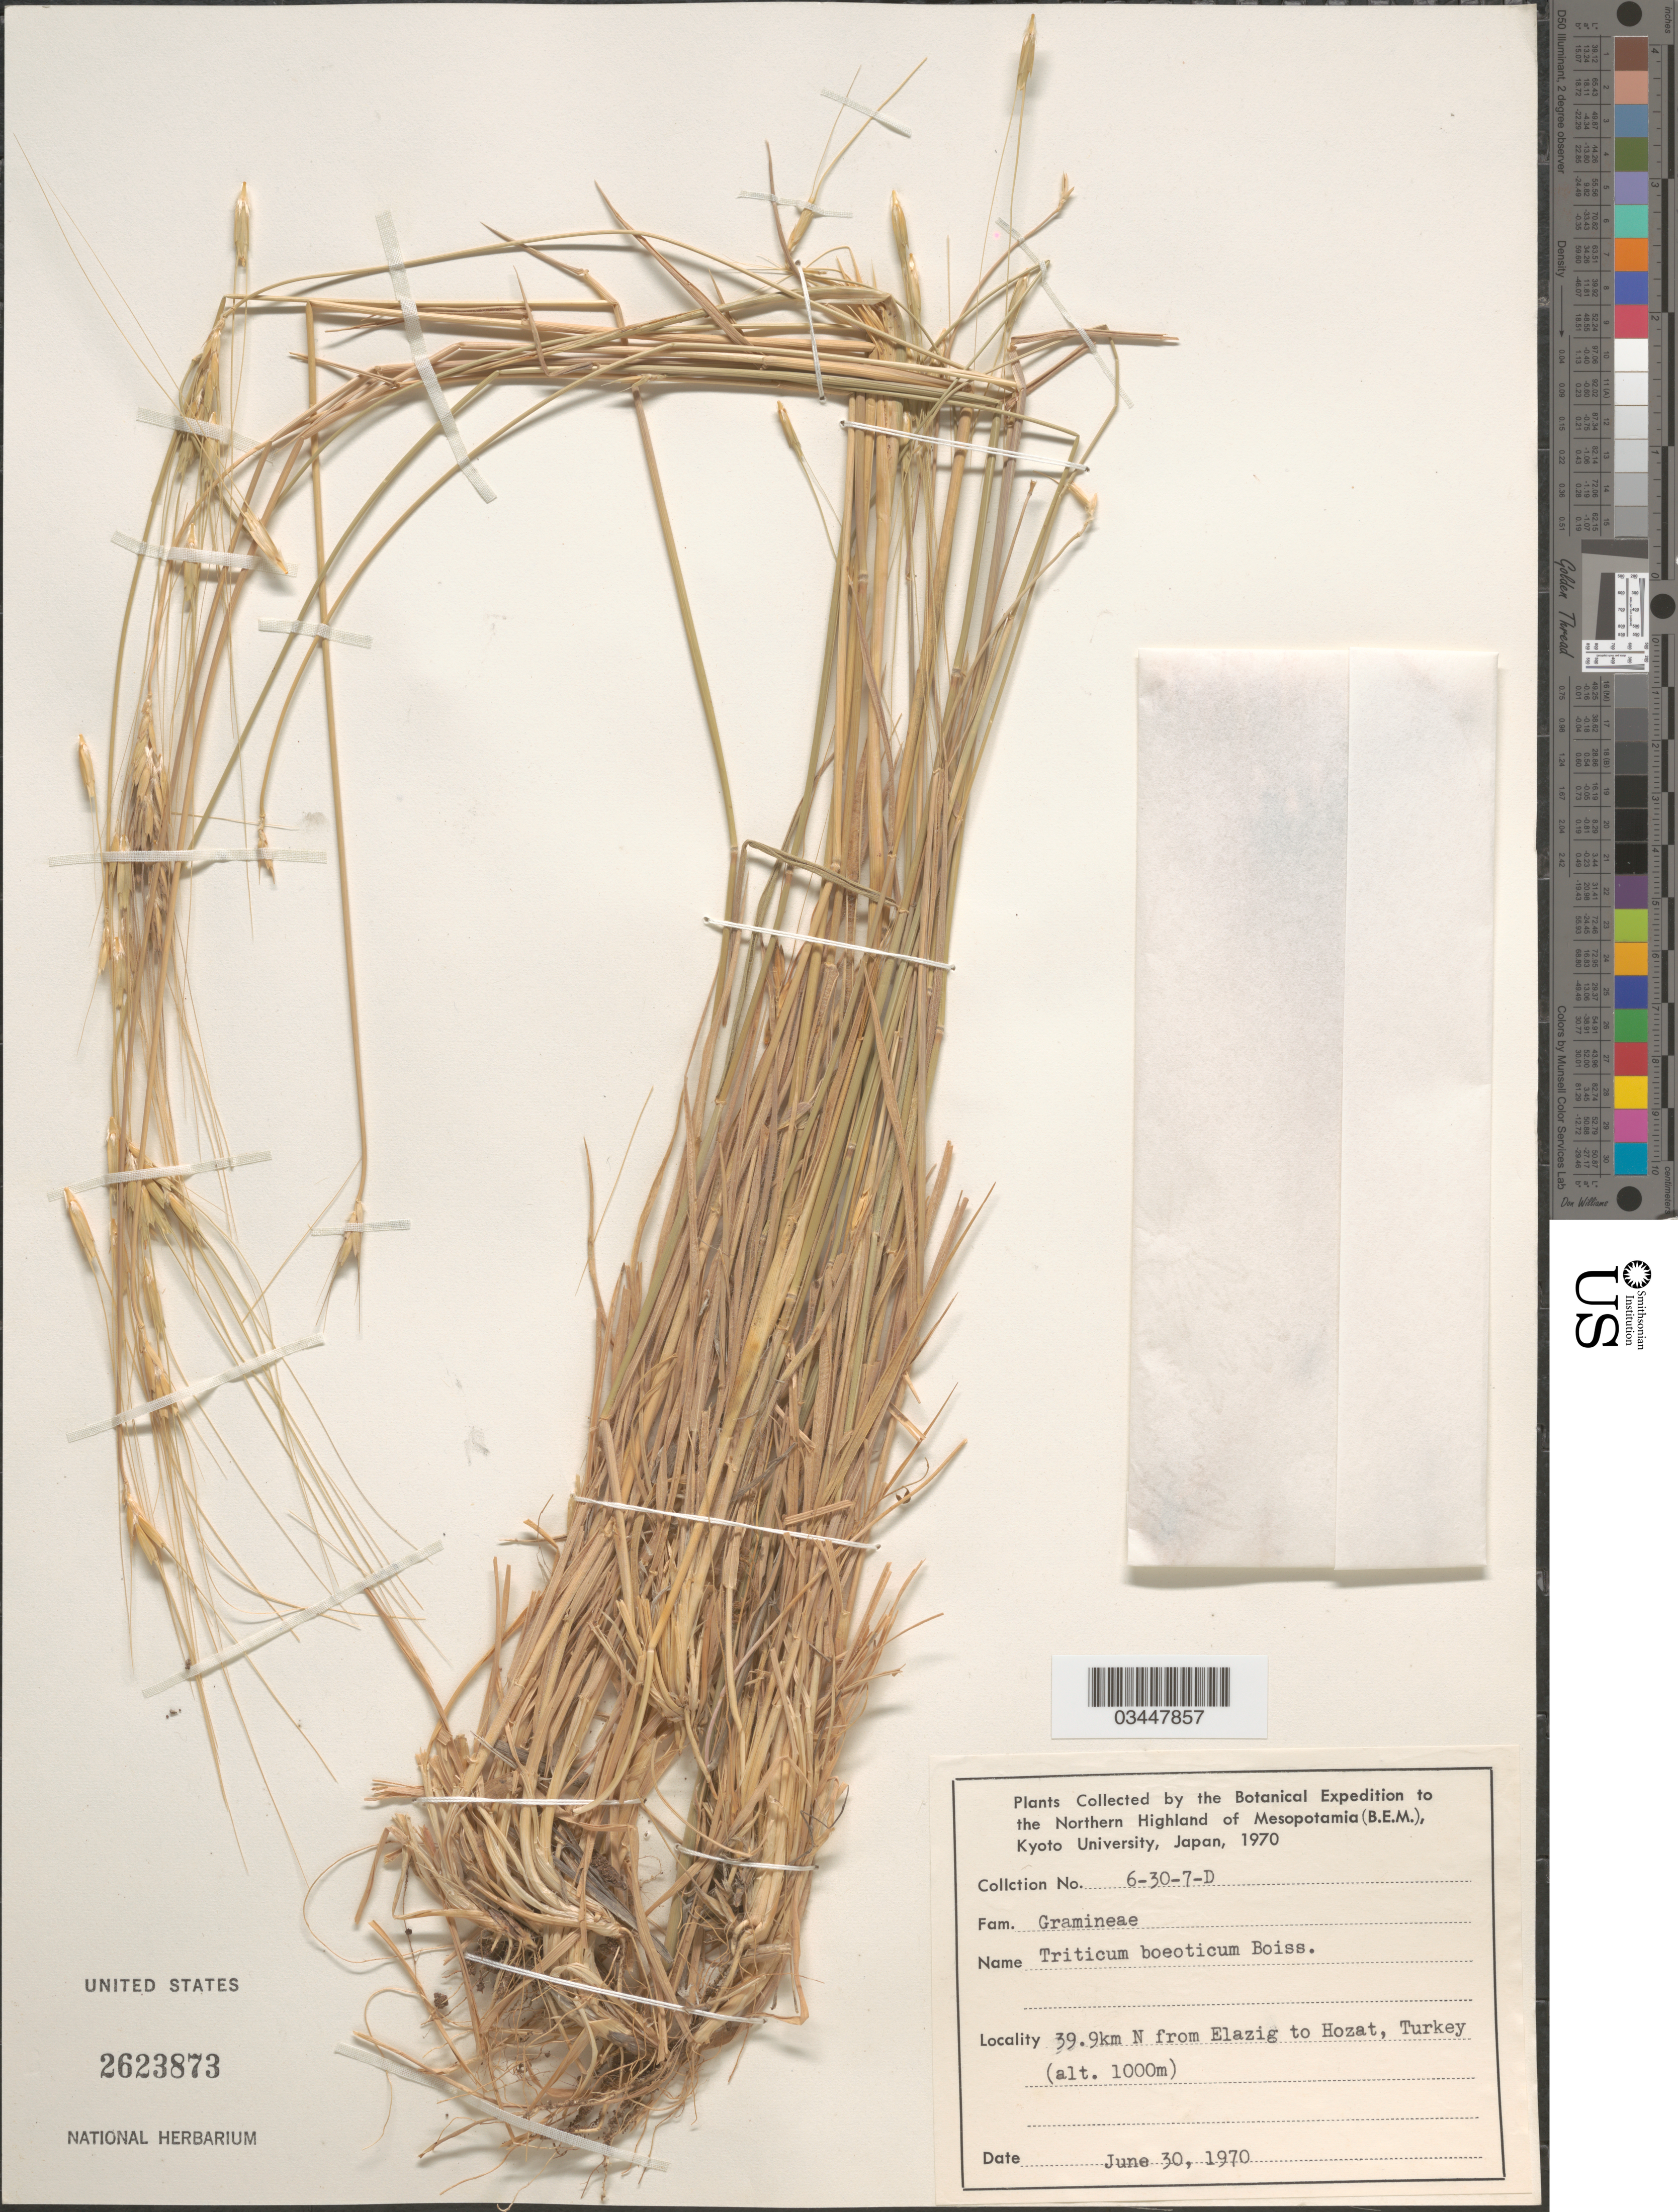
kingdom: Plantae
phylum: Tracheophyta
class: Liliopsida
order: Poales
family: Poaceae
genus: Triticum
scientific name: Triticum boeoticum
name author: Boiss.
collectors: Botanical Expedition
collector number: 6-30-7-D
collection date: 1970-06-30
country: Turkey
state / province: Elazig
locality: To the Northern Highland of Mesopotamia (B.E.M.). 39.9km N from Elazig to Hozat.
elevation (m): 1000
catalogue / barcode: US 2623873